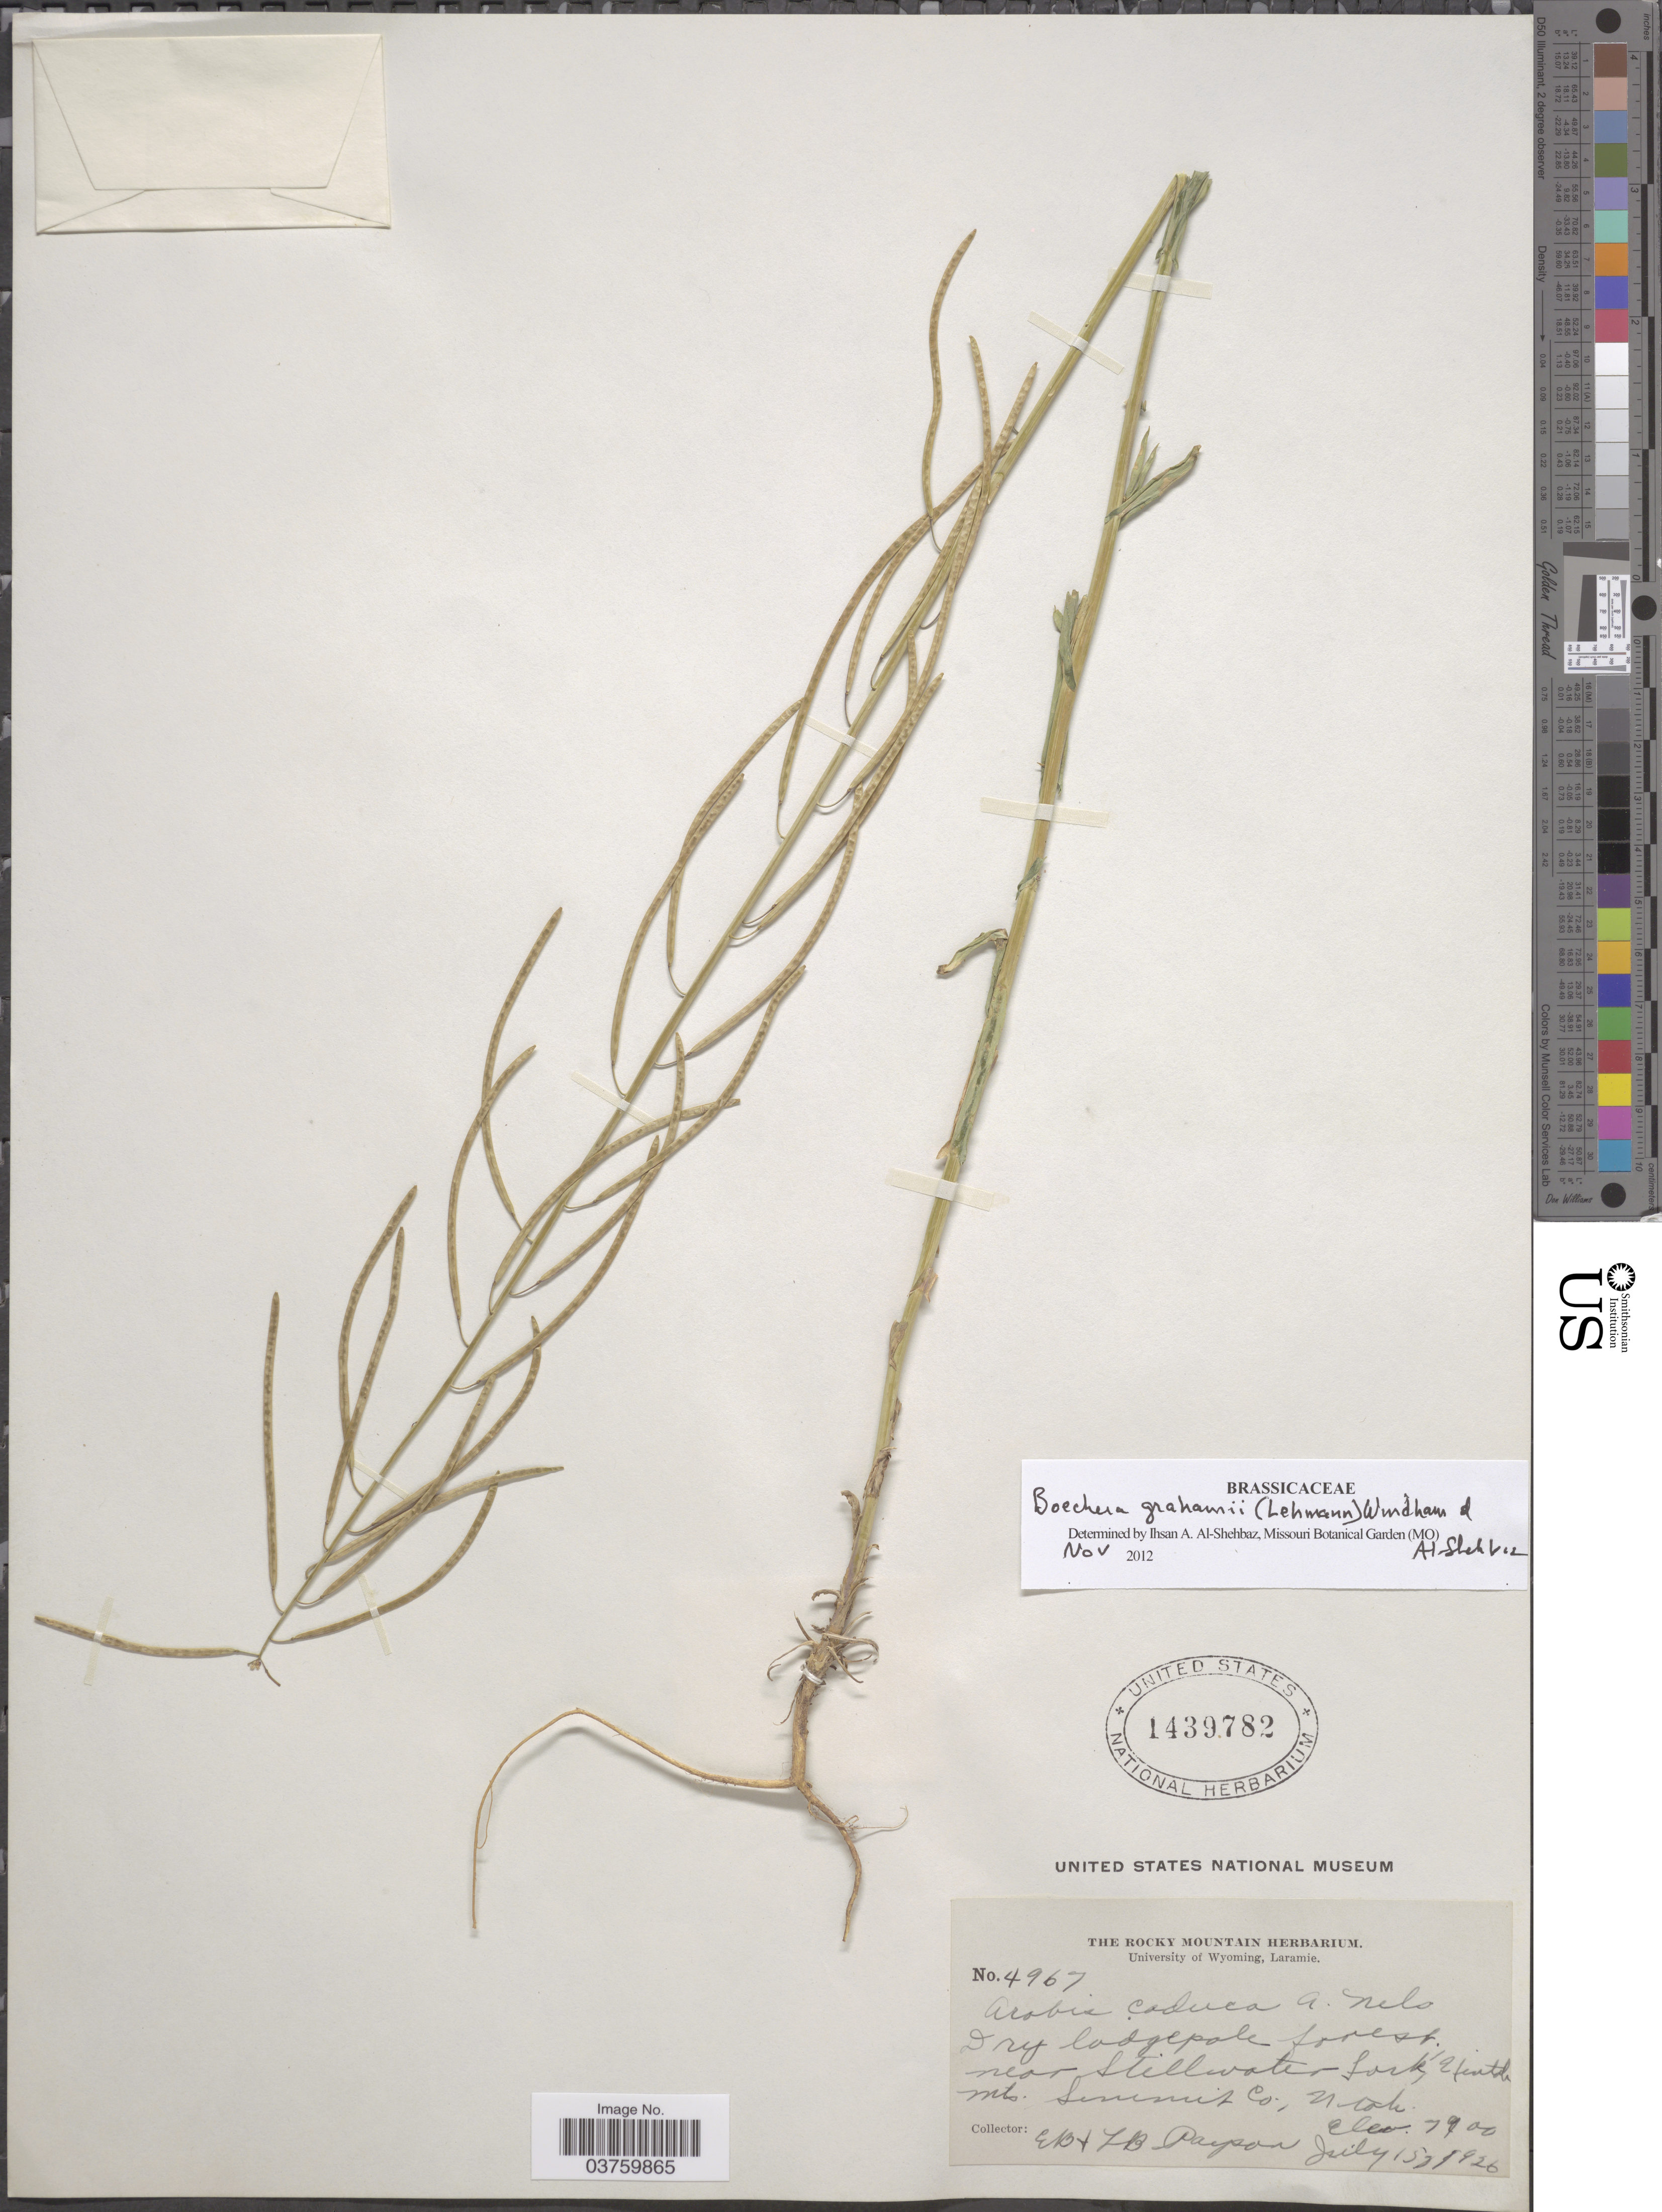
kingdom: Plantae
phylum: Tracheophyta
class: Magnoliopsida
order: Brassicales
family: Brassicaceae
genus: Boechera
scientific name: Boechera grahamii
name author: (Lehm.) Windham & Al-Shehbaz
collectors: E. B. Payson & L. Payson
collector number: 4967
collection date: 1926-07-15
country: United States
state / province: Utah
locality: Near Stillwater Fork, Uintah Mts. Summit Co.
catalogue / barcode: US 1439782